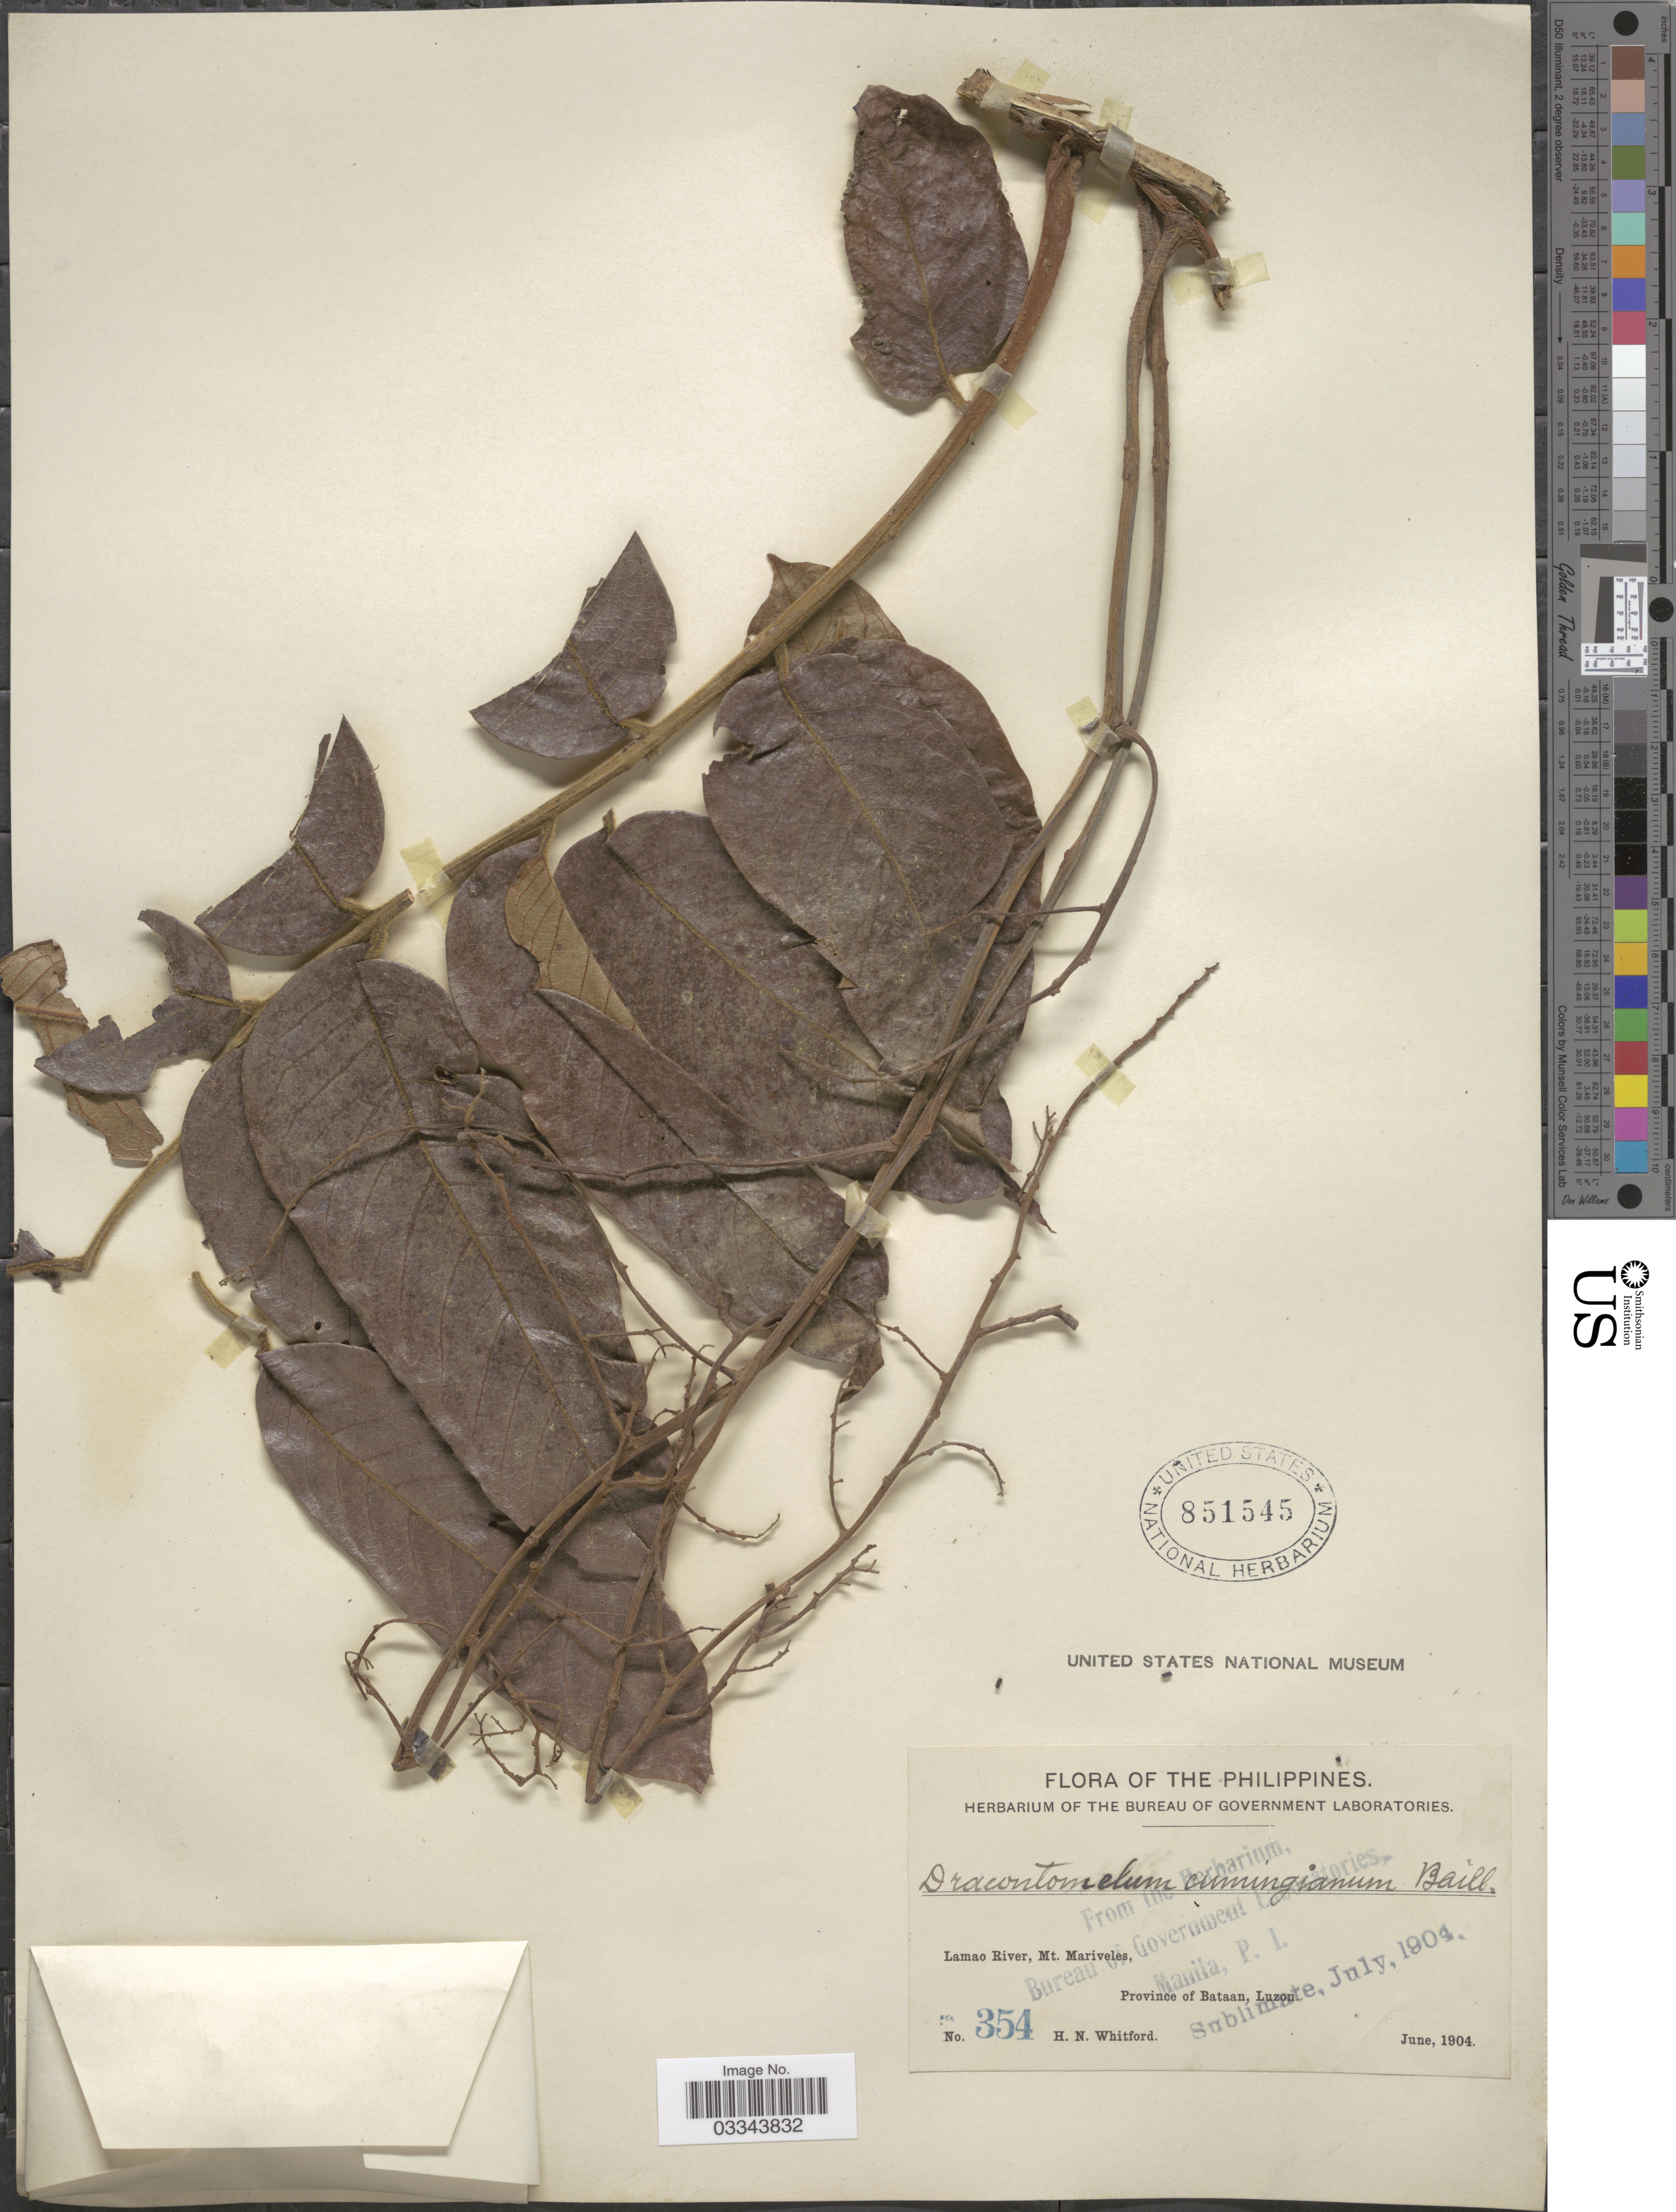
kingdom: Plantae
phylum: Tracheophyta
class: Magnoliopsida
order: Sapindales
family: Anacardiaceae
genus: Dracontomelon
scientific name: Dracontomelon edule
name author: Merr.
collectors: H. N. Whitford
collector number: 354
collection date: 1904-06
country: Philippines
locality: Lamao River, Mt. Mariveles, Province of Bataan, Luzon.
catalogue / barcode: US 851545